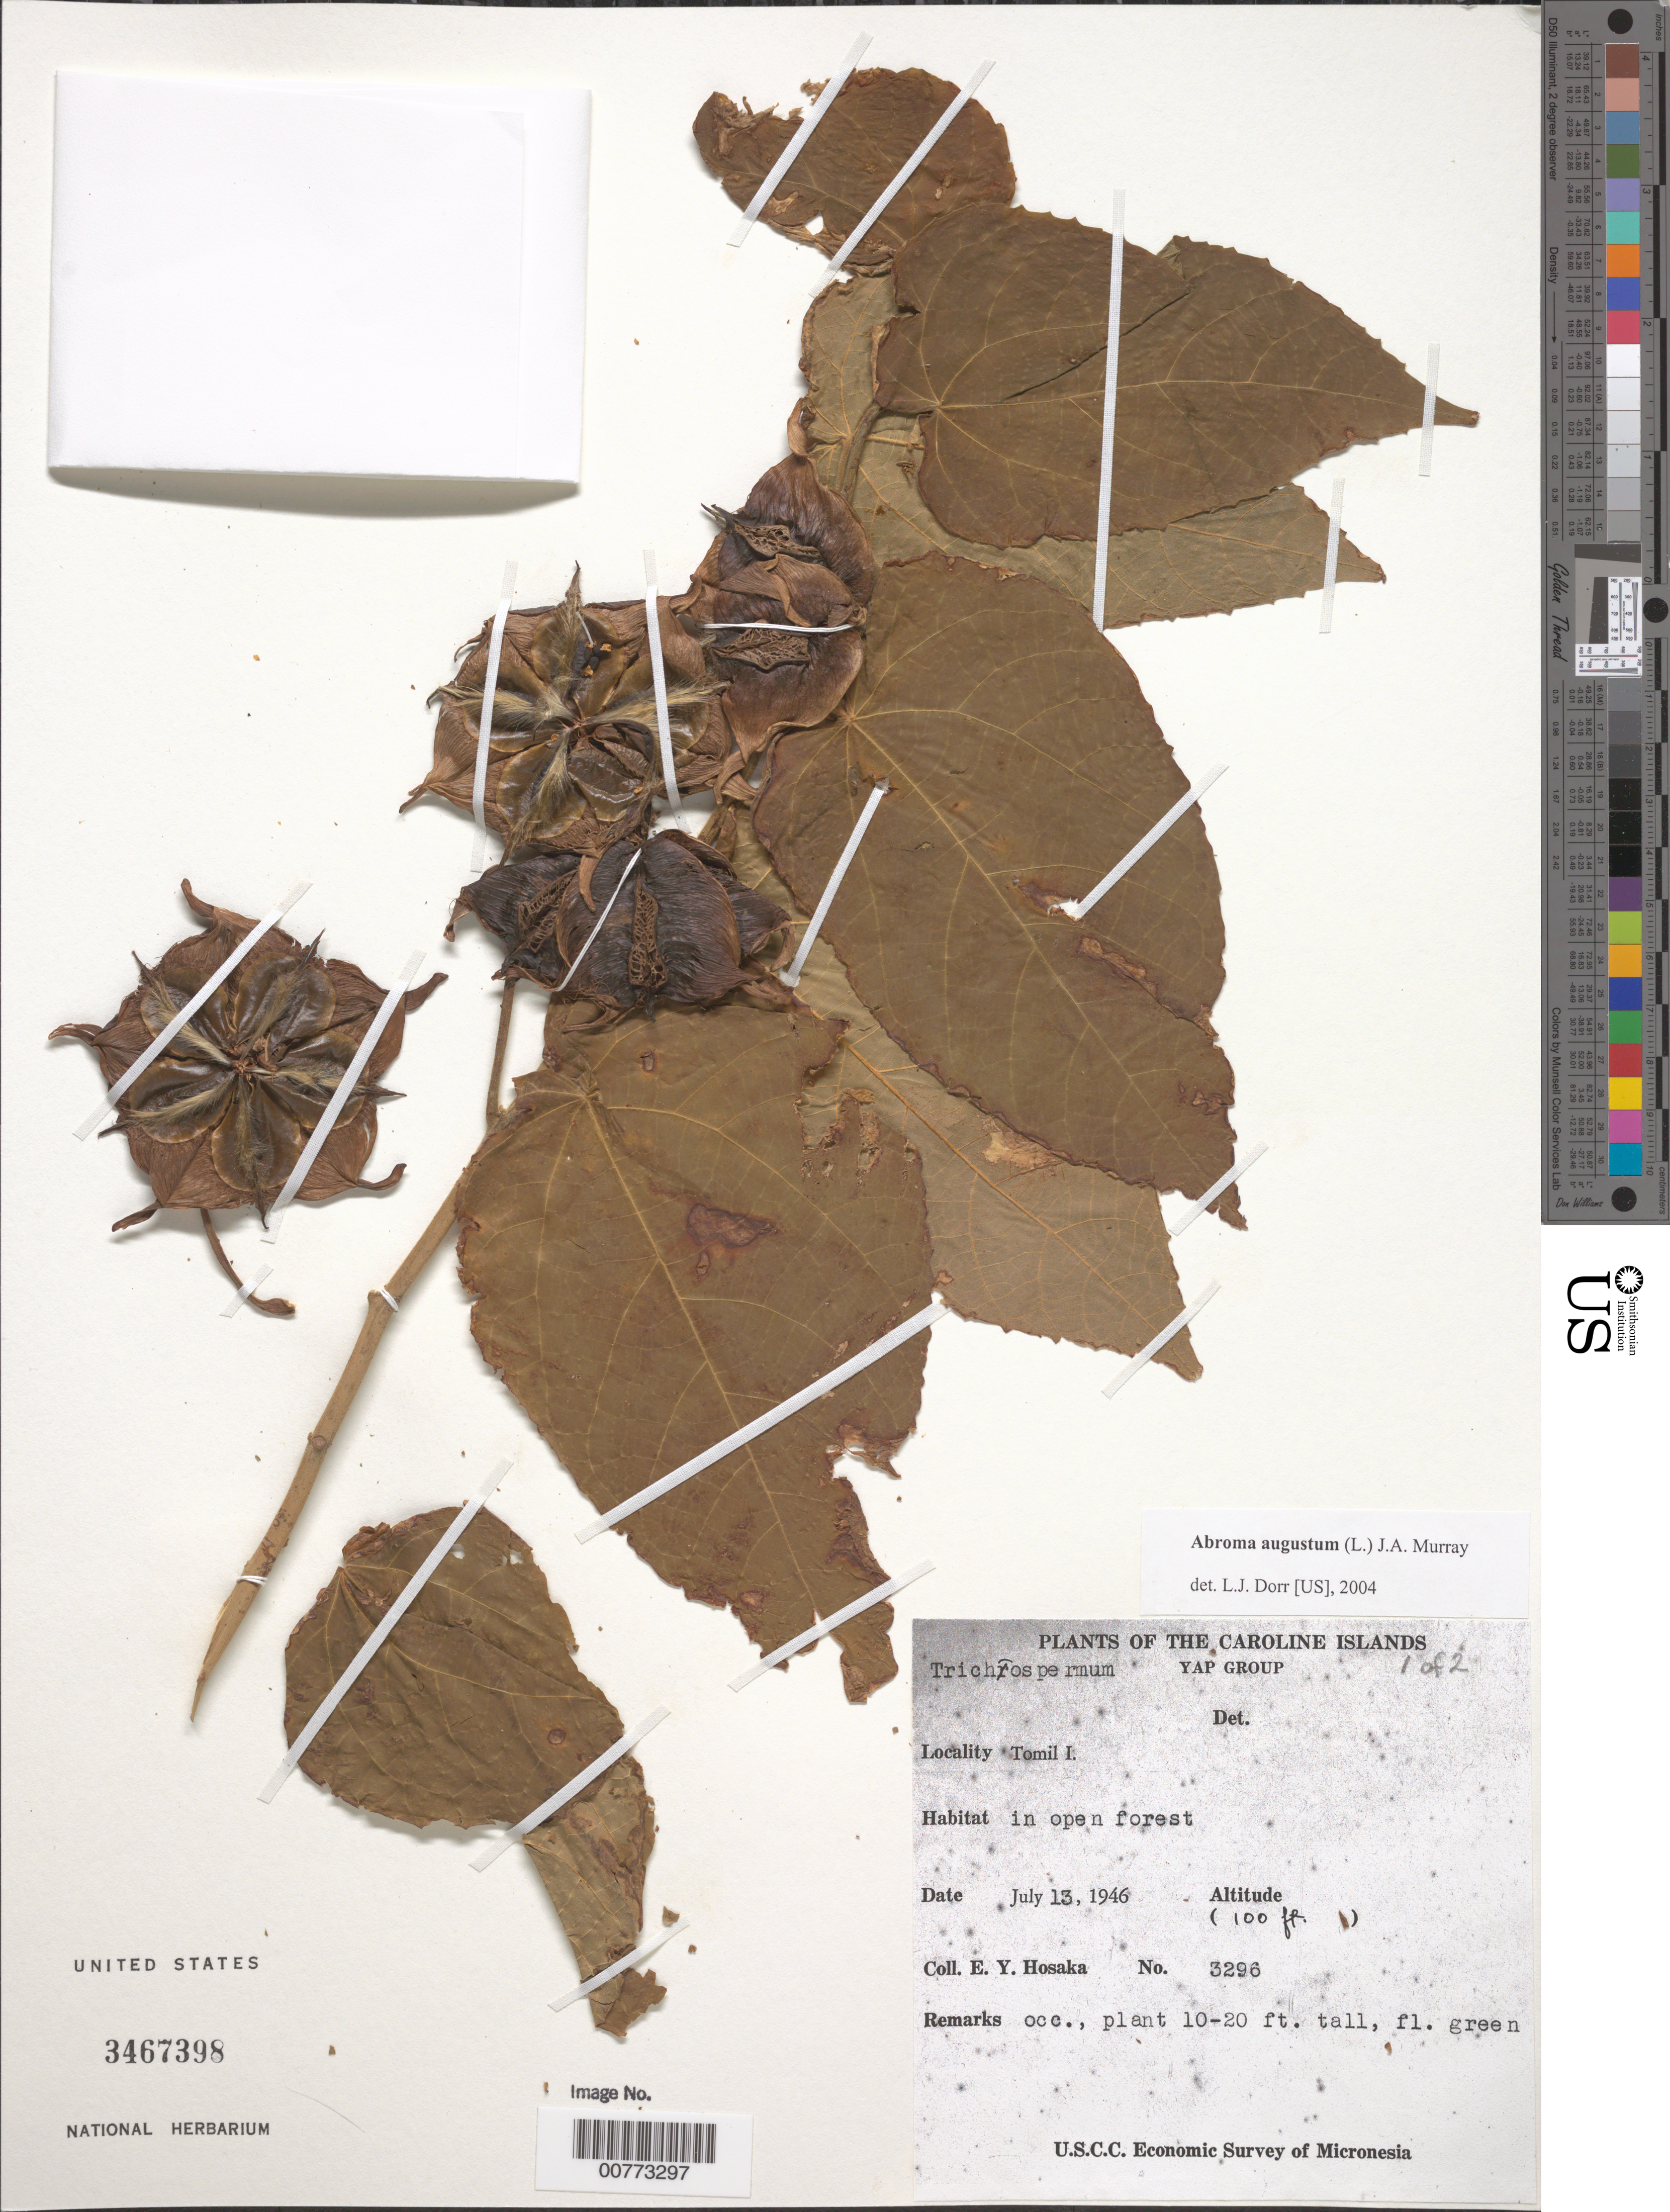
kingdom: Plantae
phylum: Tracheophyta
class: Magnoliopsida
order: Malvales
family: Malvaceae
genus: Abroma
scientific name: Abroma augusta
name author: (L.) L. f.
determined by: Dorr, L. J., (BOT), Smithsonian Institution - National Museum of Natural History (UNITED STATES)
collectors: E. Y. Hosaka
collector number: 3296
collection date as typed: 13 Jul 1946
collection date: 1946-07-13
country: Micronesia, Federated States of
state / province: Yap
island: Gagil-Tamil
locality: Tomil Island.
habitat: Open forest.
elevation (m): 30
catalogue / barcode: US 3467398